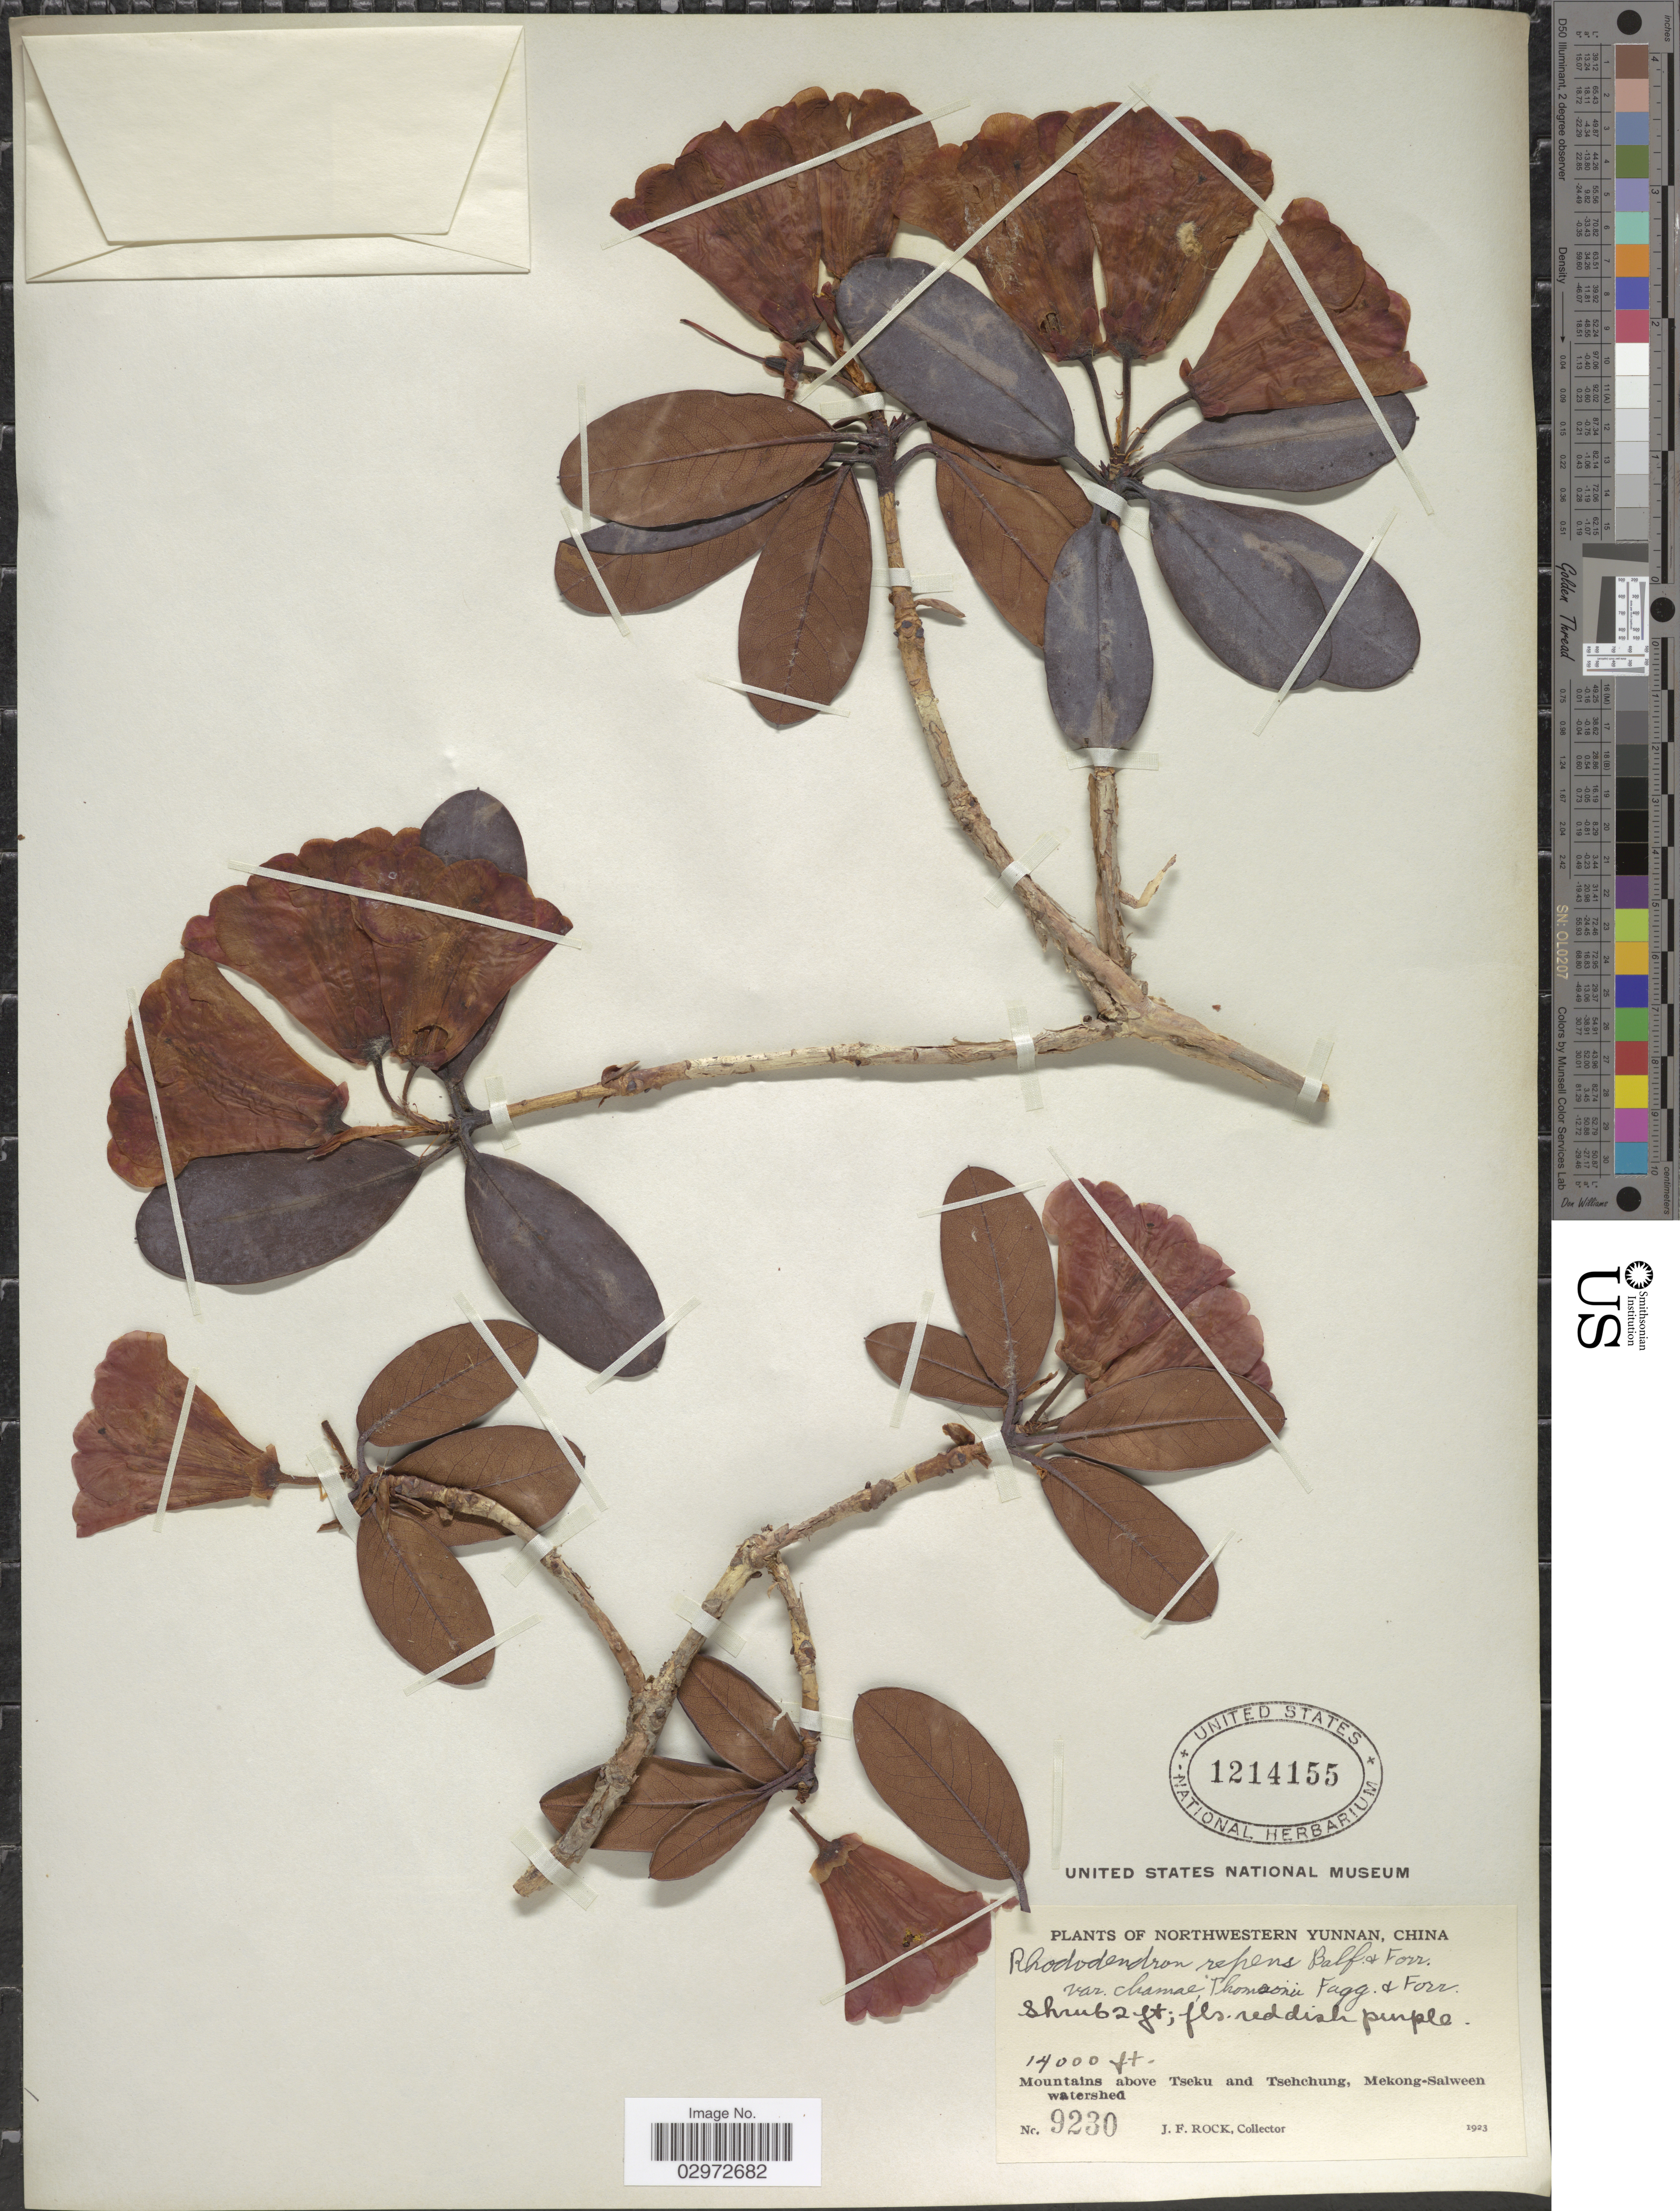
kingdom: Plantae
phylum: Tracheophyta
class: Magnoliopsida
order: Ericales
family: Ericaceae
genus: Rhododendron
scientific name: Rhododendron repens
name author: Balf. f. & Forrest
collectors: J. Rock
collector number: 9230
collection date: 1923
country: China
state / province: Yunnan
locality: Northwestern Yunnan. Mountains above Tseku and Tsehchung, Mekong-Salween watershed.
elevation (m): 4267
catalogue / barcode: US 1214155